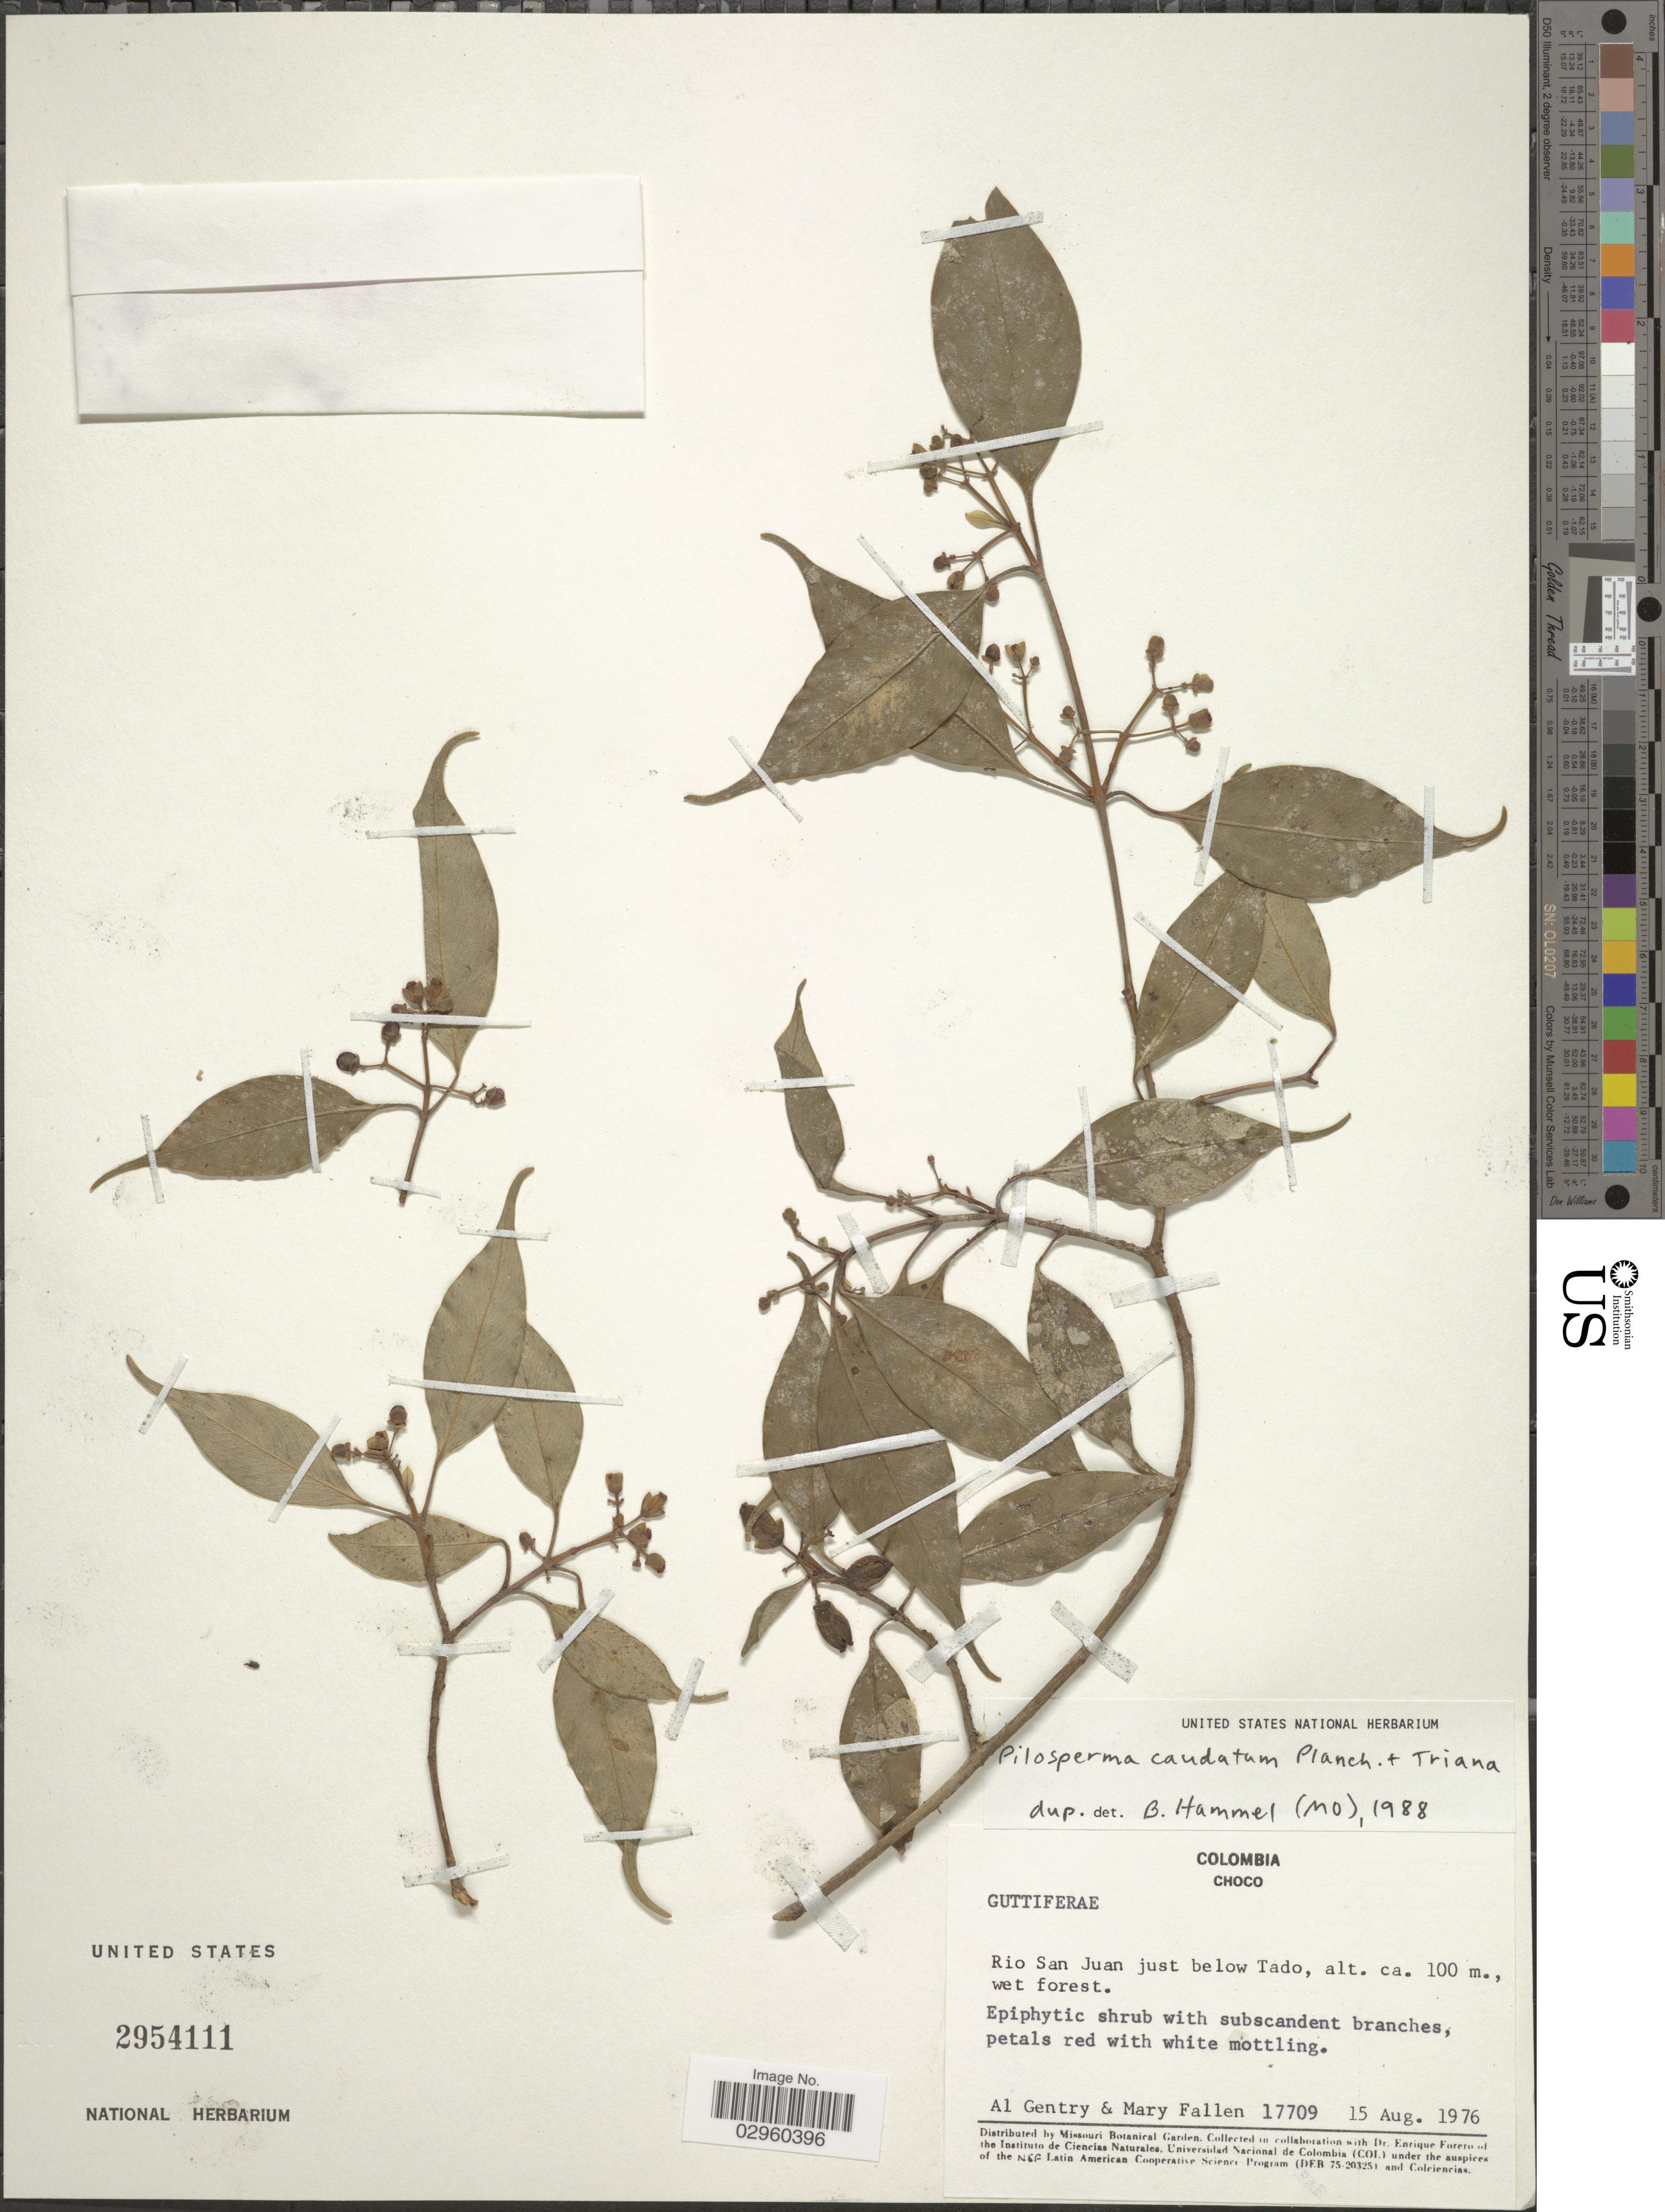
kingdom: Plantae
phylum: Tracheophyta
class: Magnoliopsida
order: Malpighiales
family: Clusiaceae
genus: Clusia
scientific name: Clusia caudata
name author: (Planch. & Triana) Pipoly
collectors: A. H. Gentry & M. Fallen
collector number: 17709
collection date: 1976-08-15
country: Colombia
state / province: Chocó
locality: Rio San Juan just below Tado.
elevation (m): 100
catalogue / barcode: US 2954111